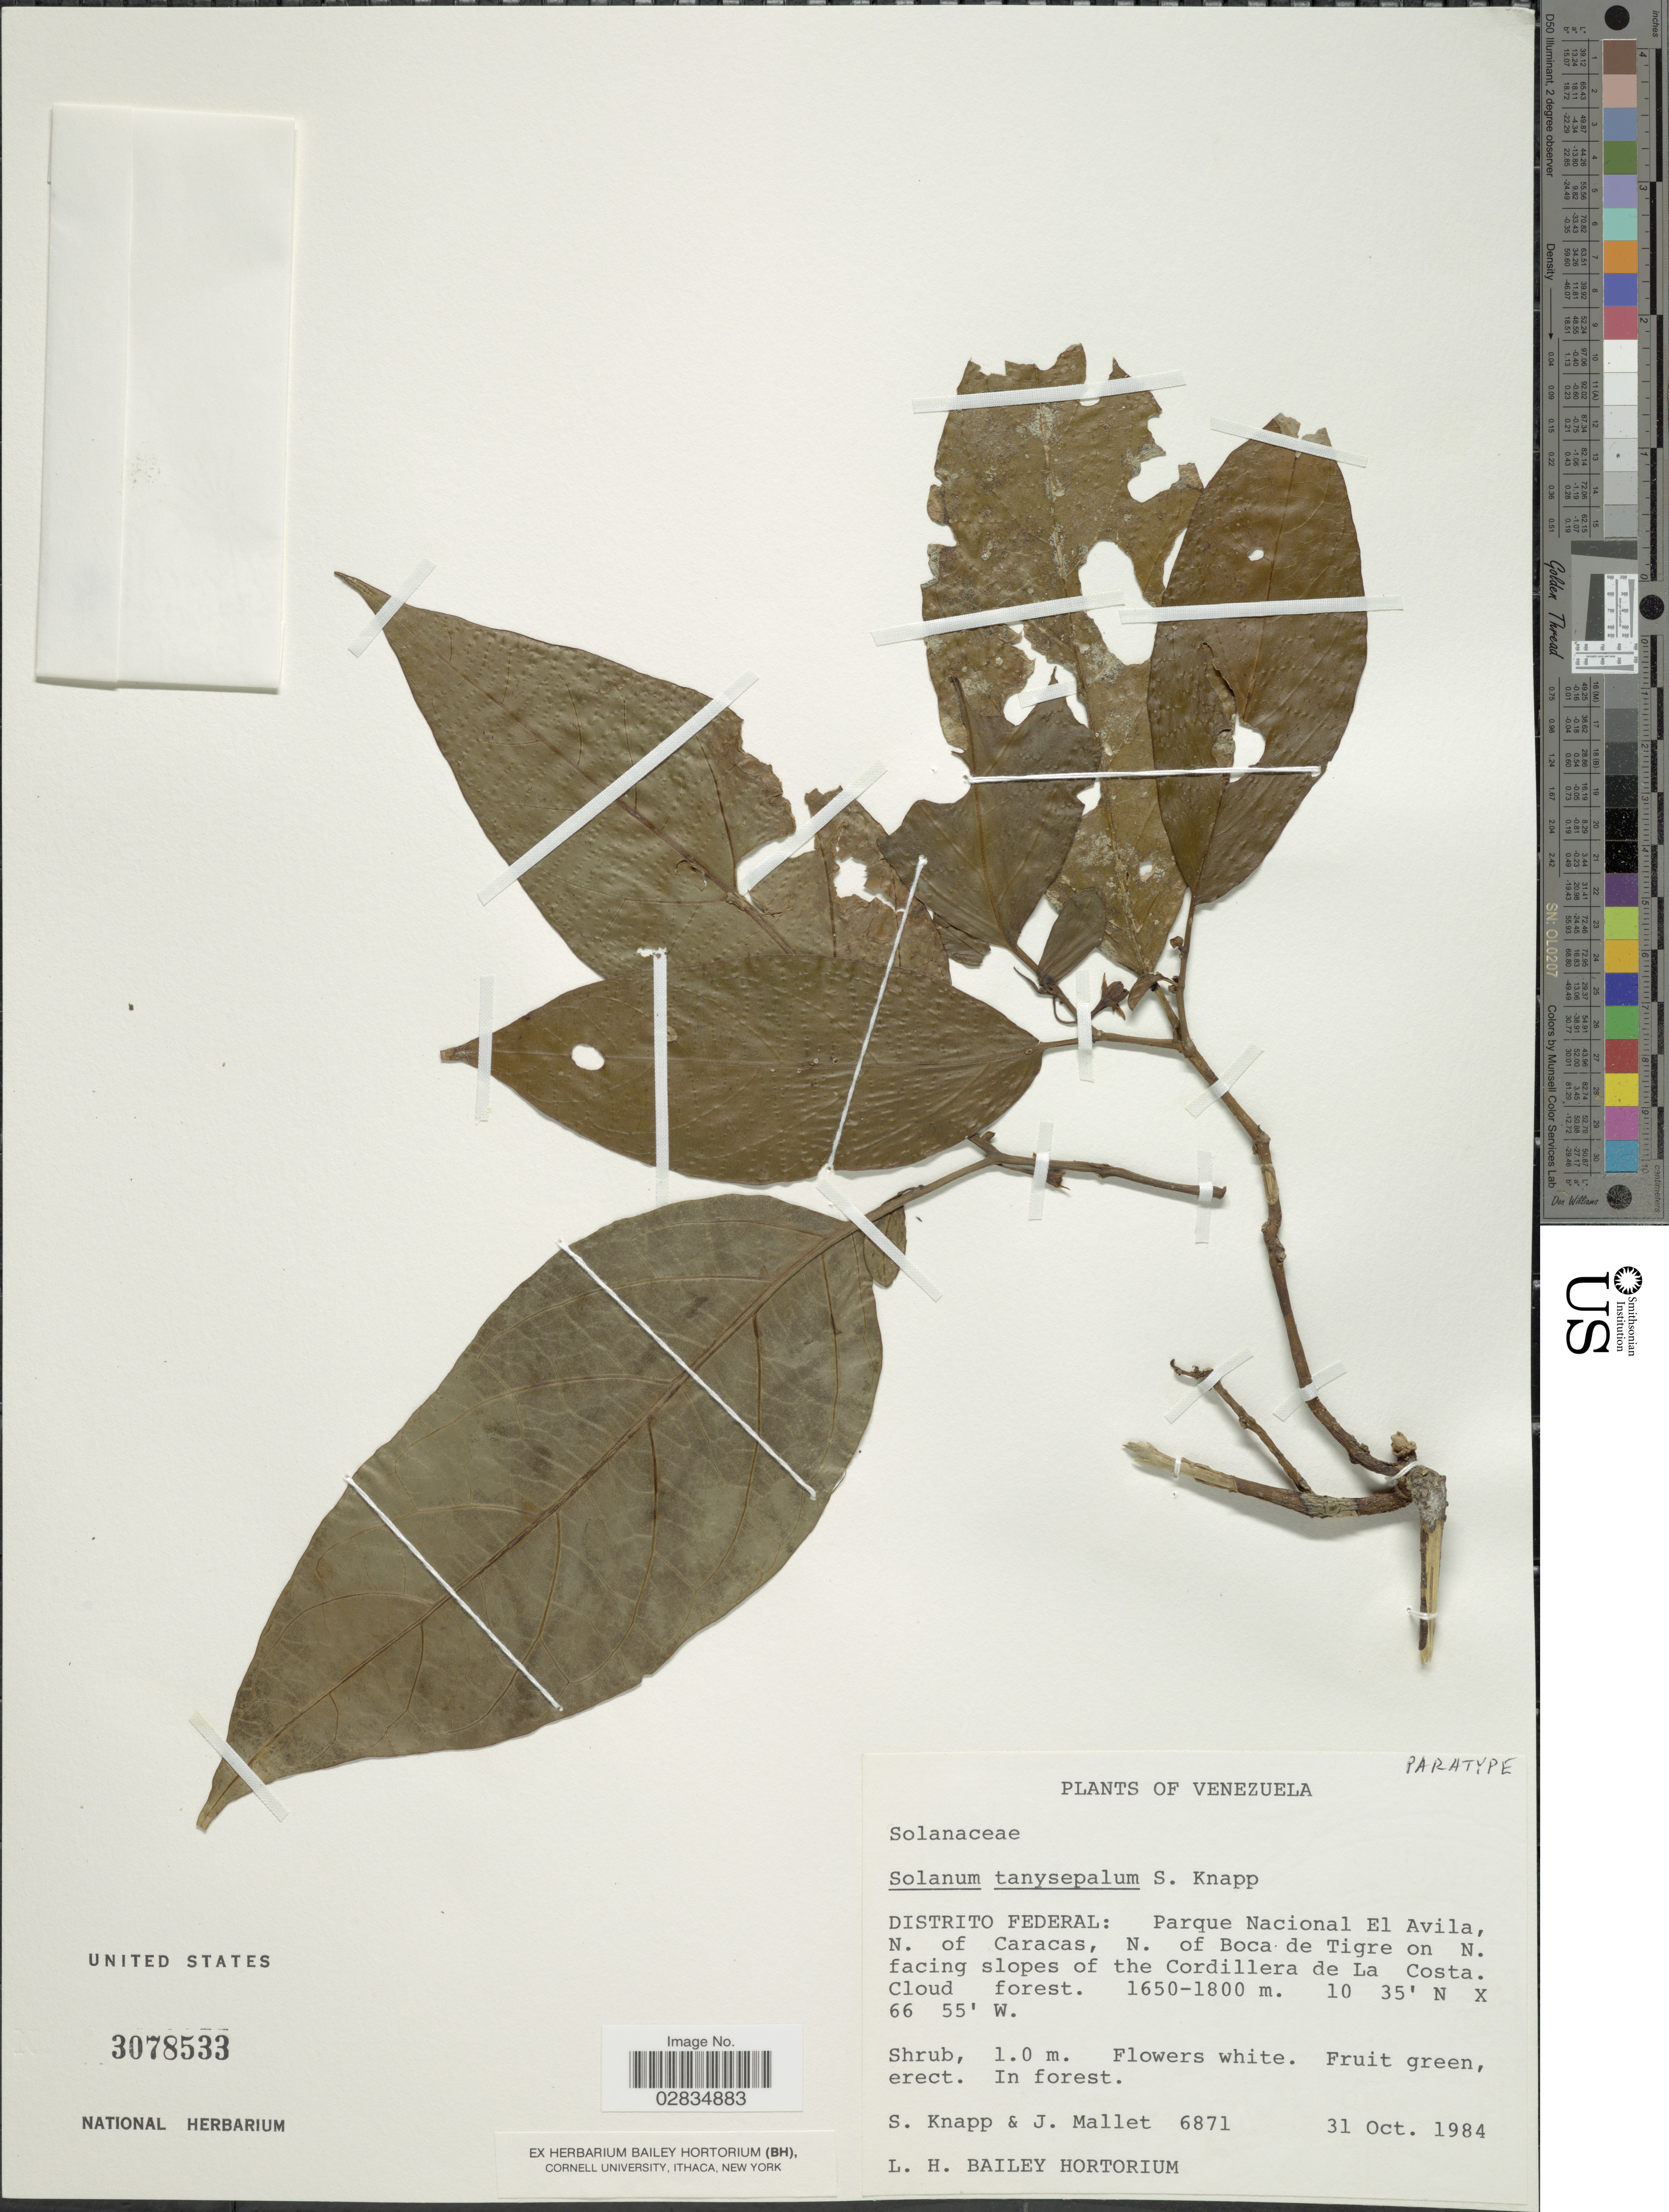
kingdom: Plantae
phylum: Tracheophyta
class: Magnoliopsida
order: Solanales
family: Solanaceae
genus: Solanum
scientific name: Solanum tanysepalum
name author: S. Knapp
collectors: S. Knapp & J. Mallet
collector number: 6871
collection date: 1984-10-31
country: Venezuela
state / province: Miranda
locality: Distrito Federal: Parque Nacional El Avila, N. of Caracas, N. of Boca de Tigre on N. facing slopes of the Cordillera de La Costa.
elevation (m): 1650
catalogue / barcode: US 3078533